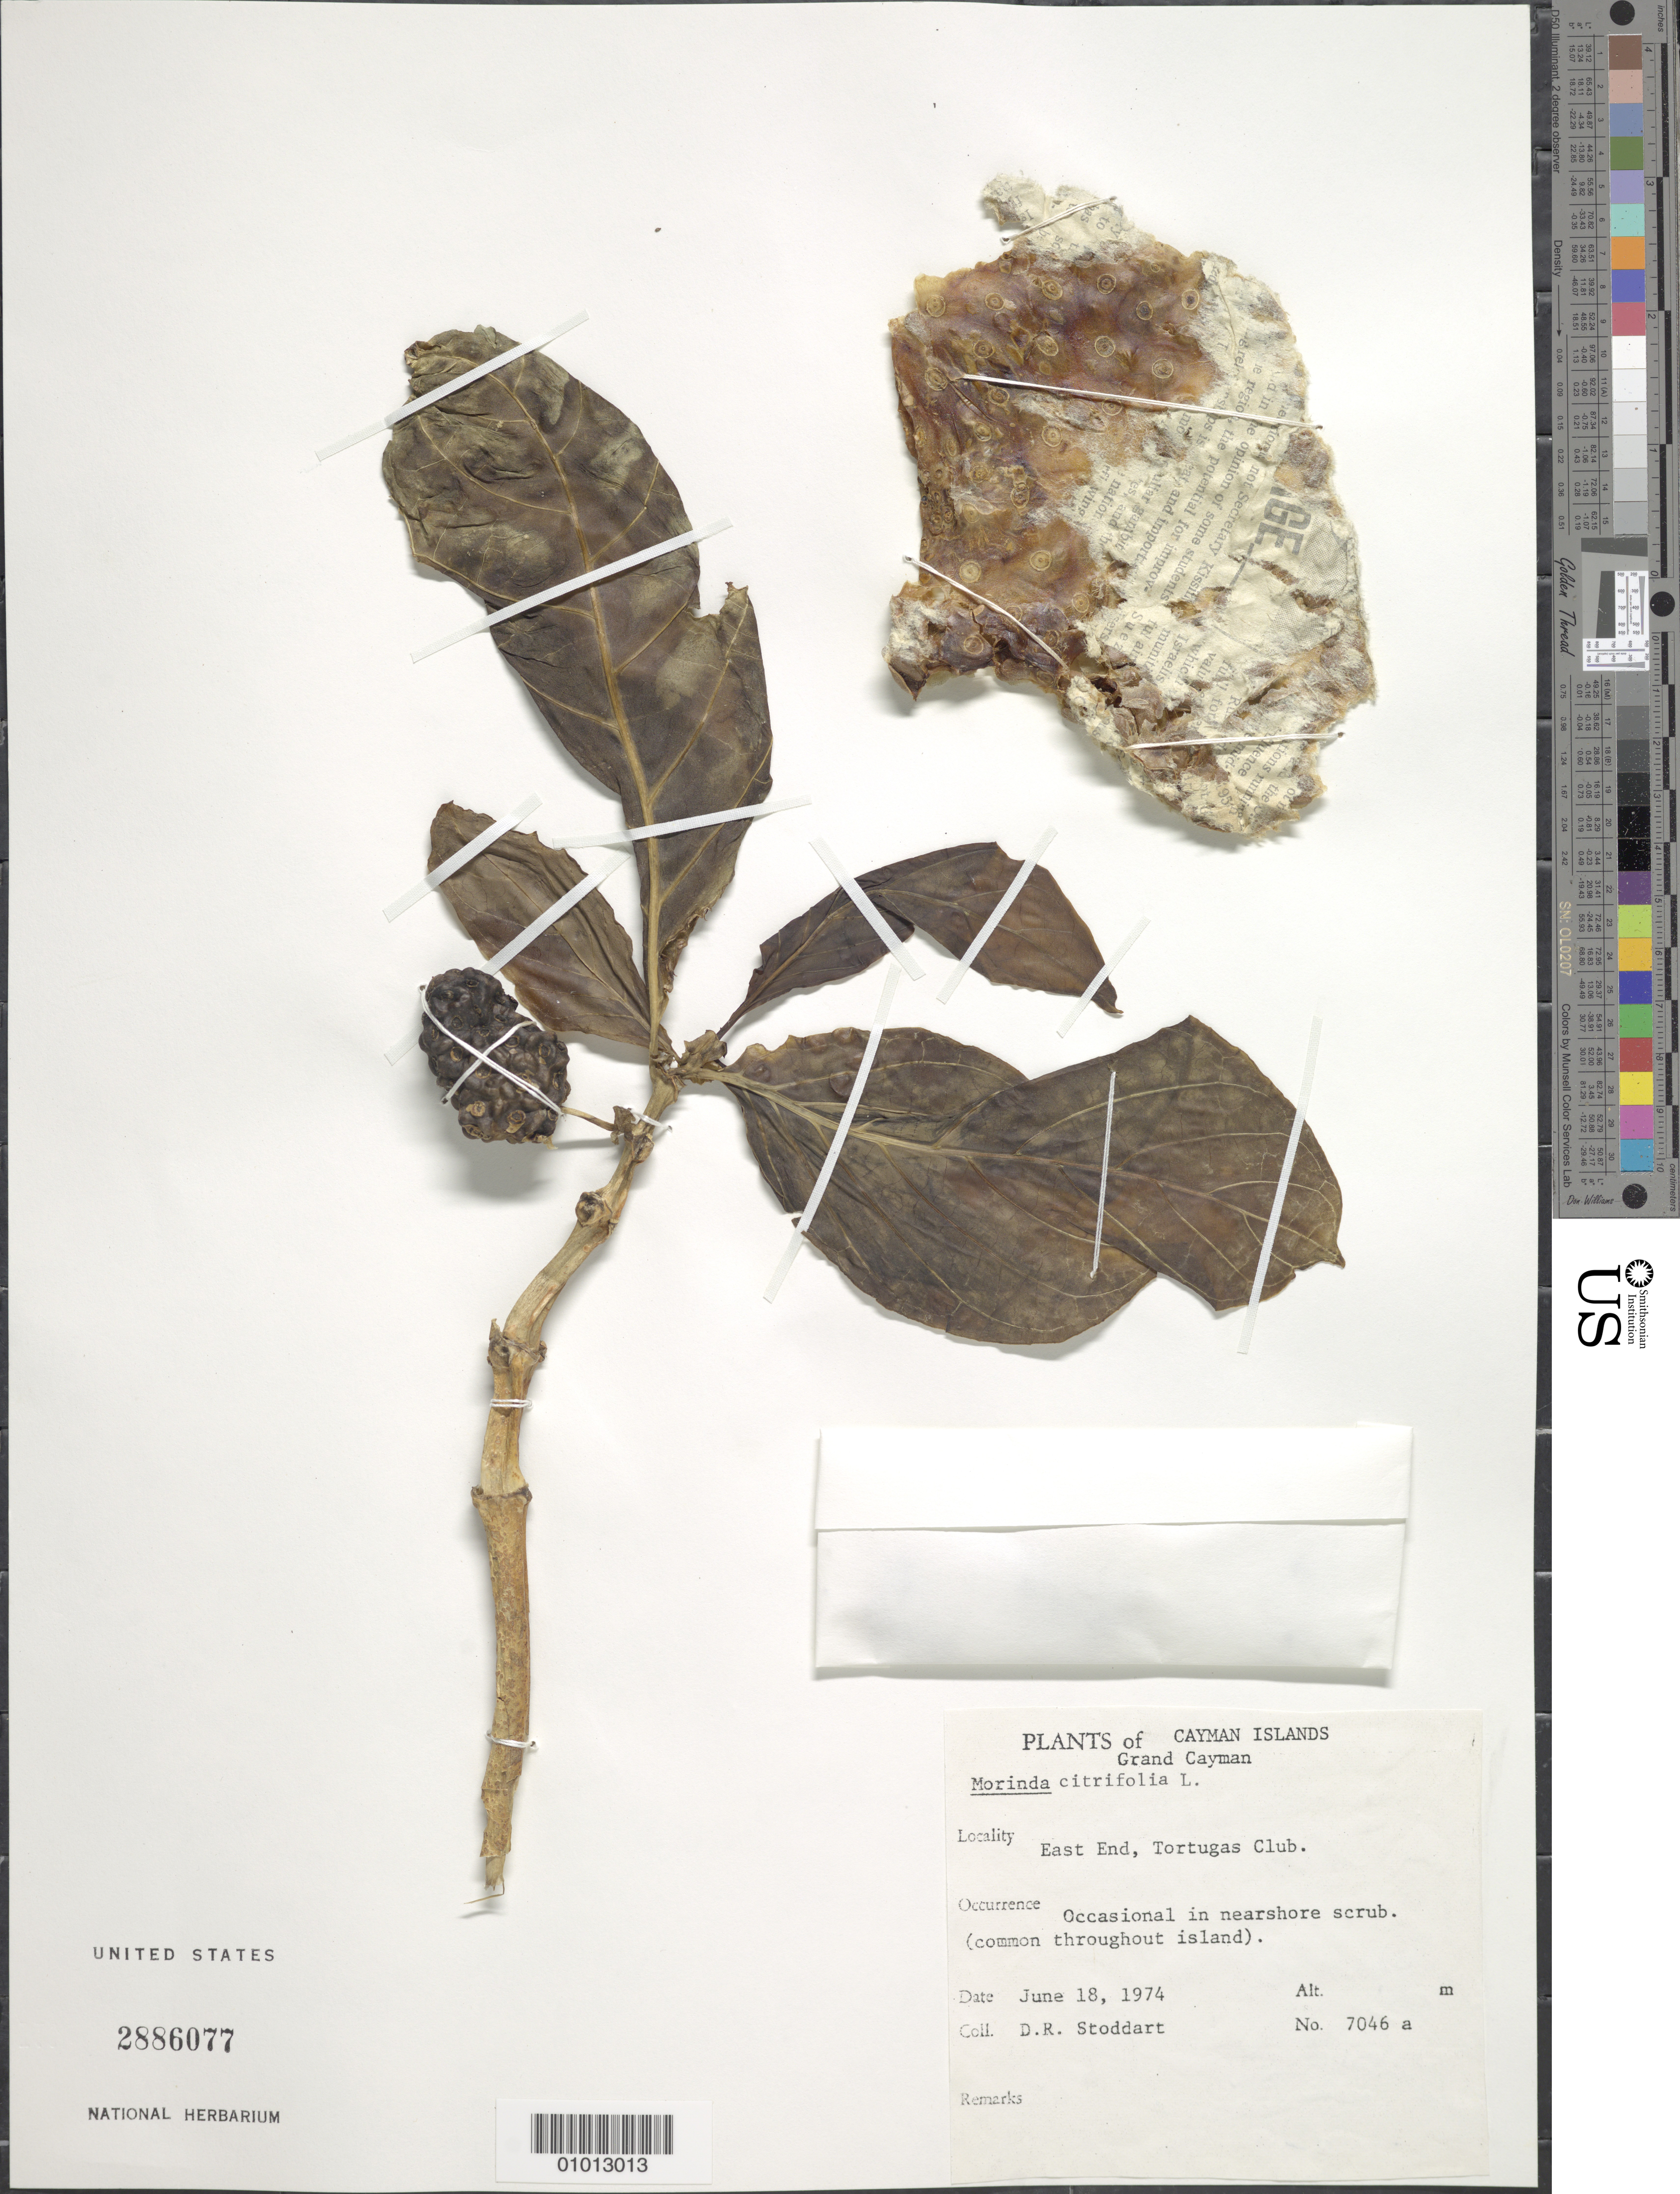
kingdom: Plantae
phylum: Tracheophyta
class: Magnoliopsida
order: Gentianales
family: Rubiaceae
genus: Morinda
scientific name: Morinda citrifolia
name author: L.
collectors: D. R. Stoddart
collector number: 7046 a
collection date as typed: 18 Jun 1974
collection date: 1974-06-18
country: Cayman Islands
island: Grand Cayman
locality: East End, Tortugas Club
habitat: Occasional in near shore scrub (common throughout island)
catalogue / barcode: US 2886077